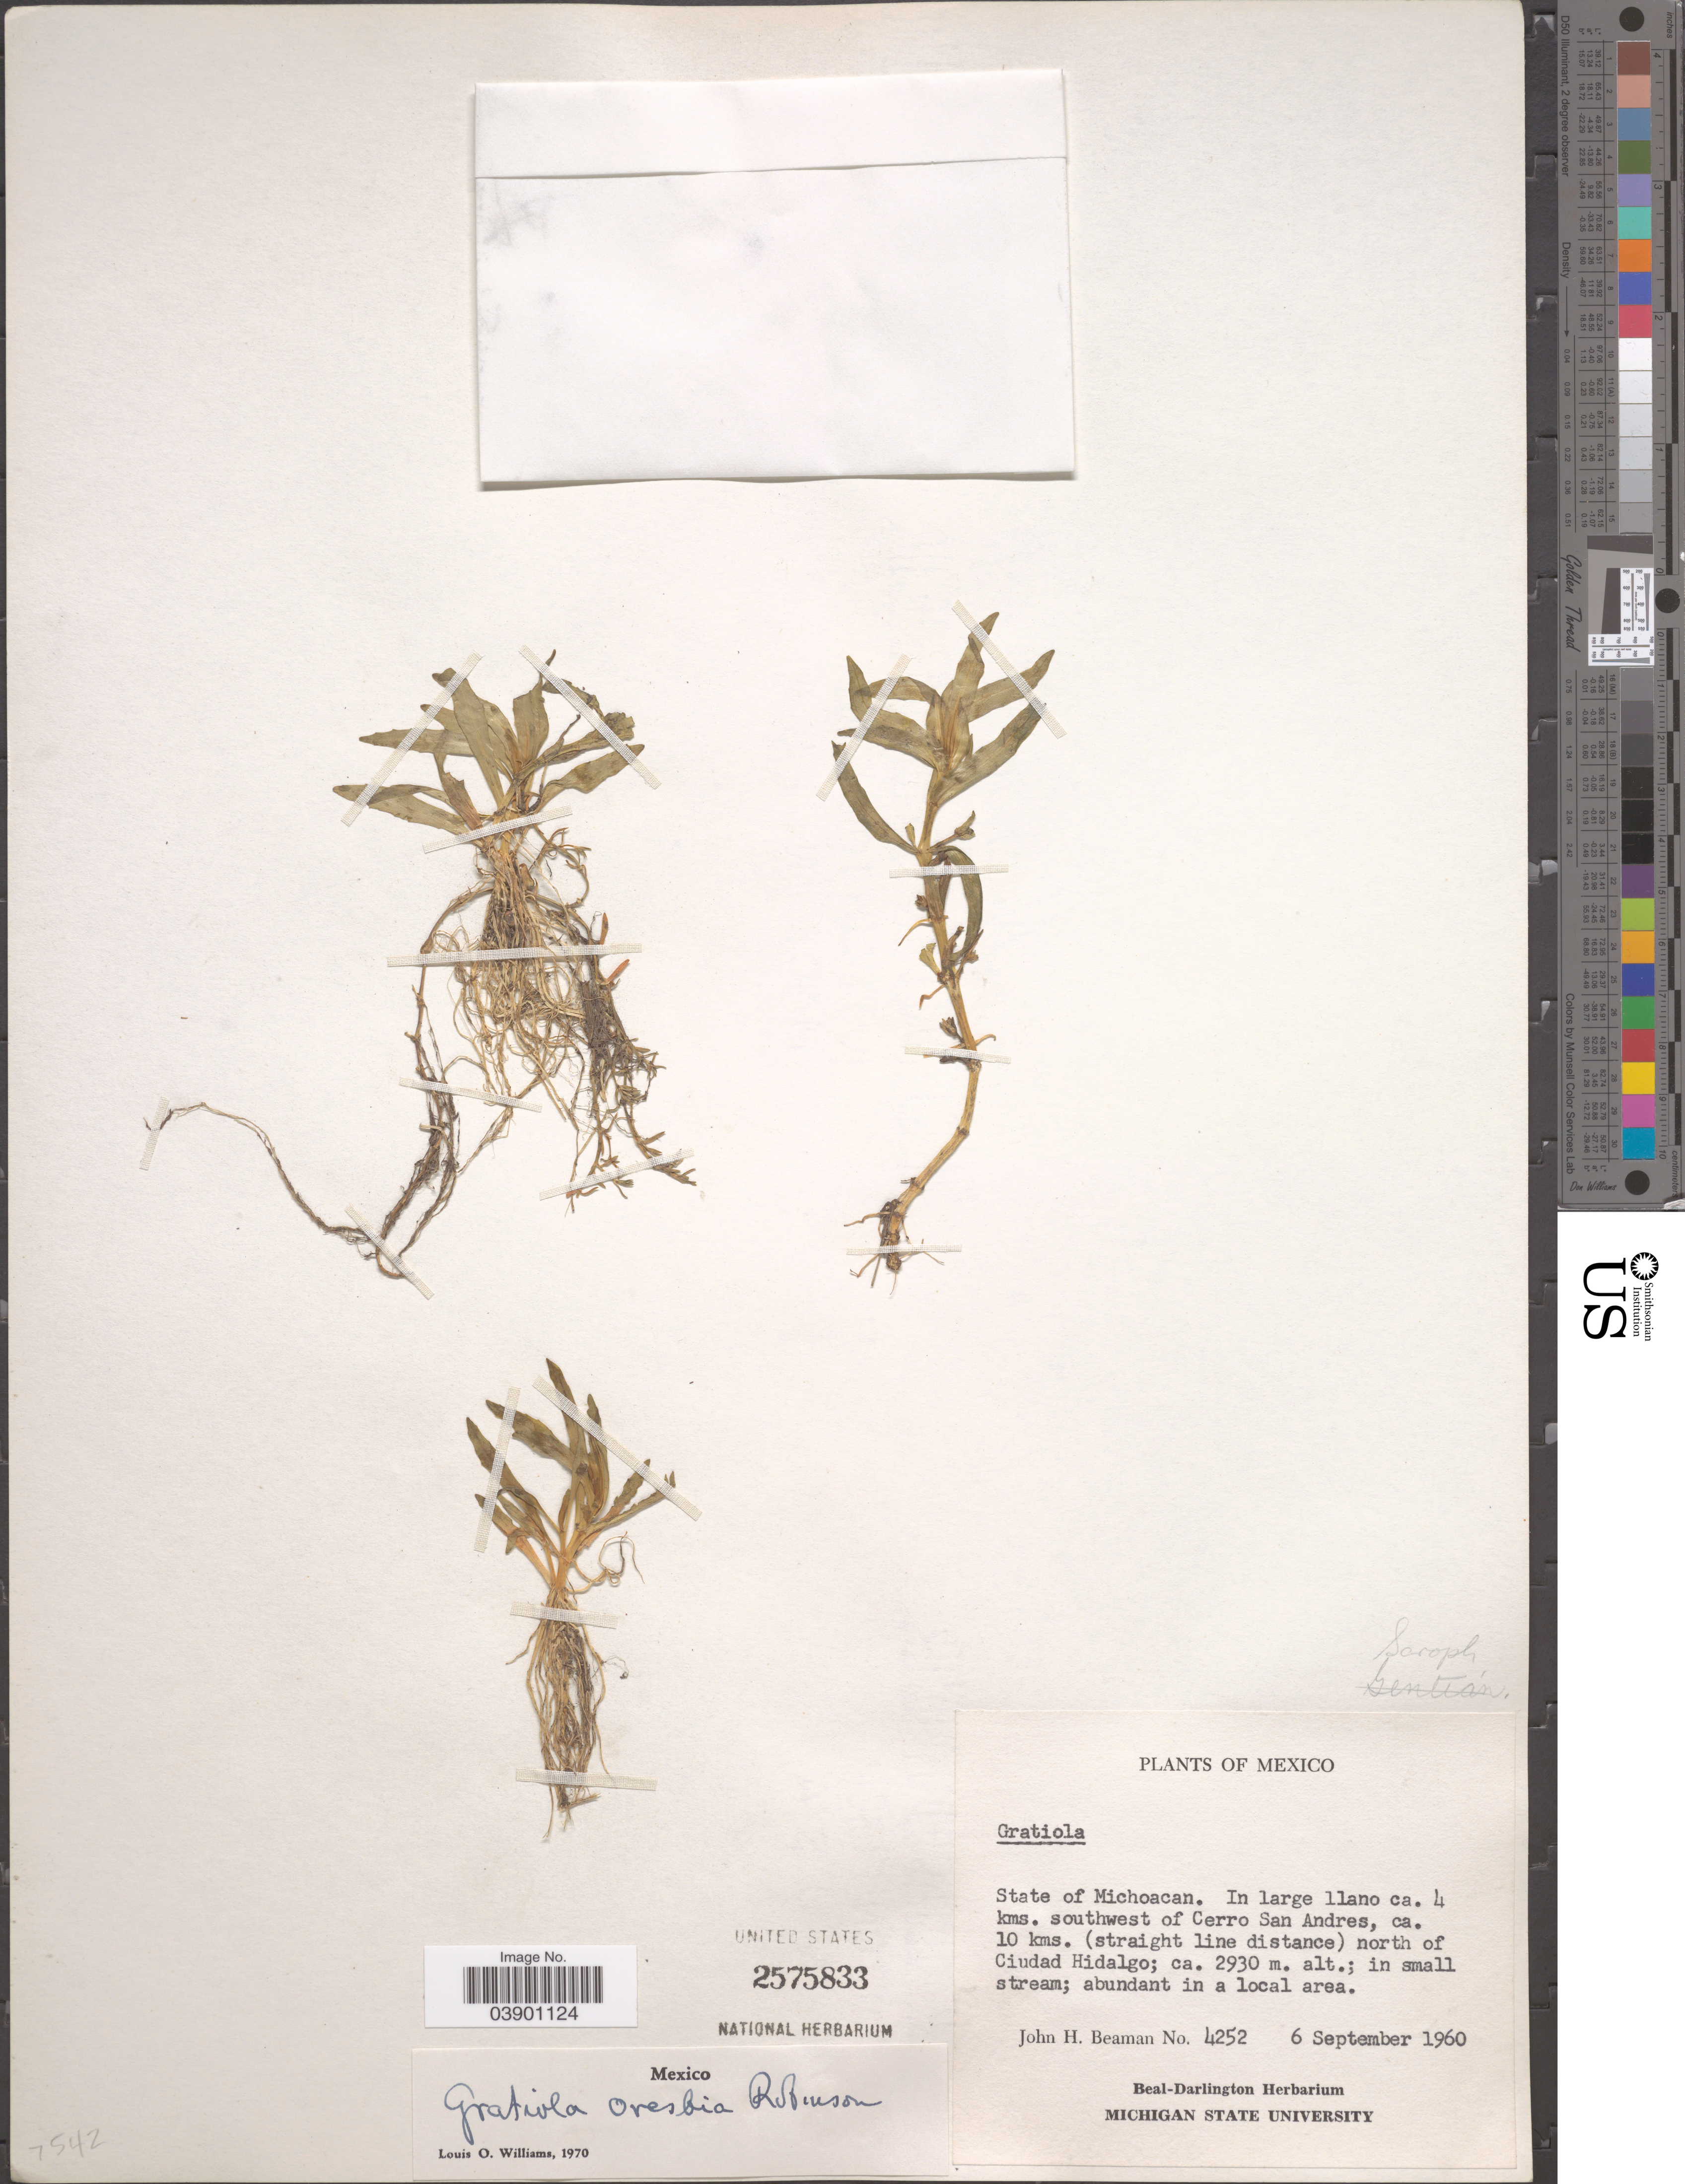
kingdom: Plantae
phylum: Tracheophyta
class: Magnoliopsida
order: Lamiales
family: Plantaginaceae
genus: Gratiola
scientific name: Gratiola oresbia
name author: B.L. Rob.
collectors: J. H. Beaman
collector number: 4252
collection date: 1960-09-06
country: Mexico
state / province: Michoacán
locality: In large llano ca. 4 kms. southwest of Cerro San Andres, ca. 10 kms. (straight line distance) north of Ciudad Hidalgo.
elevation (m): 2930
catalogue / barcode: US 2575833